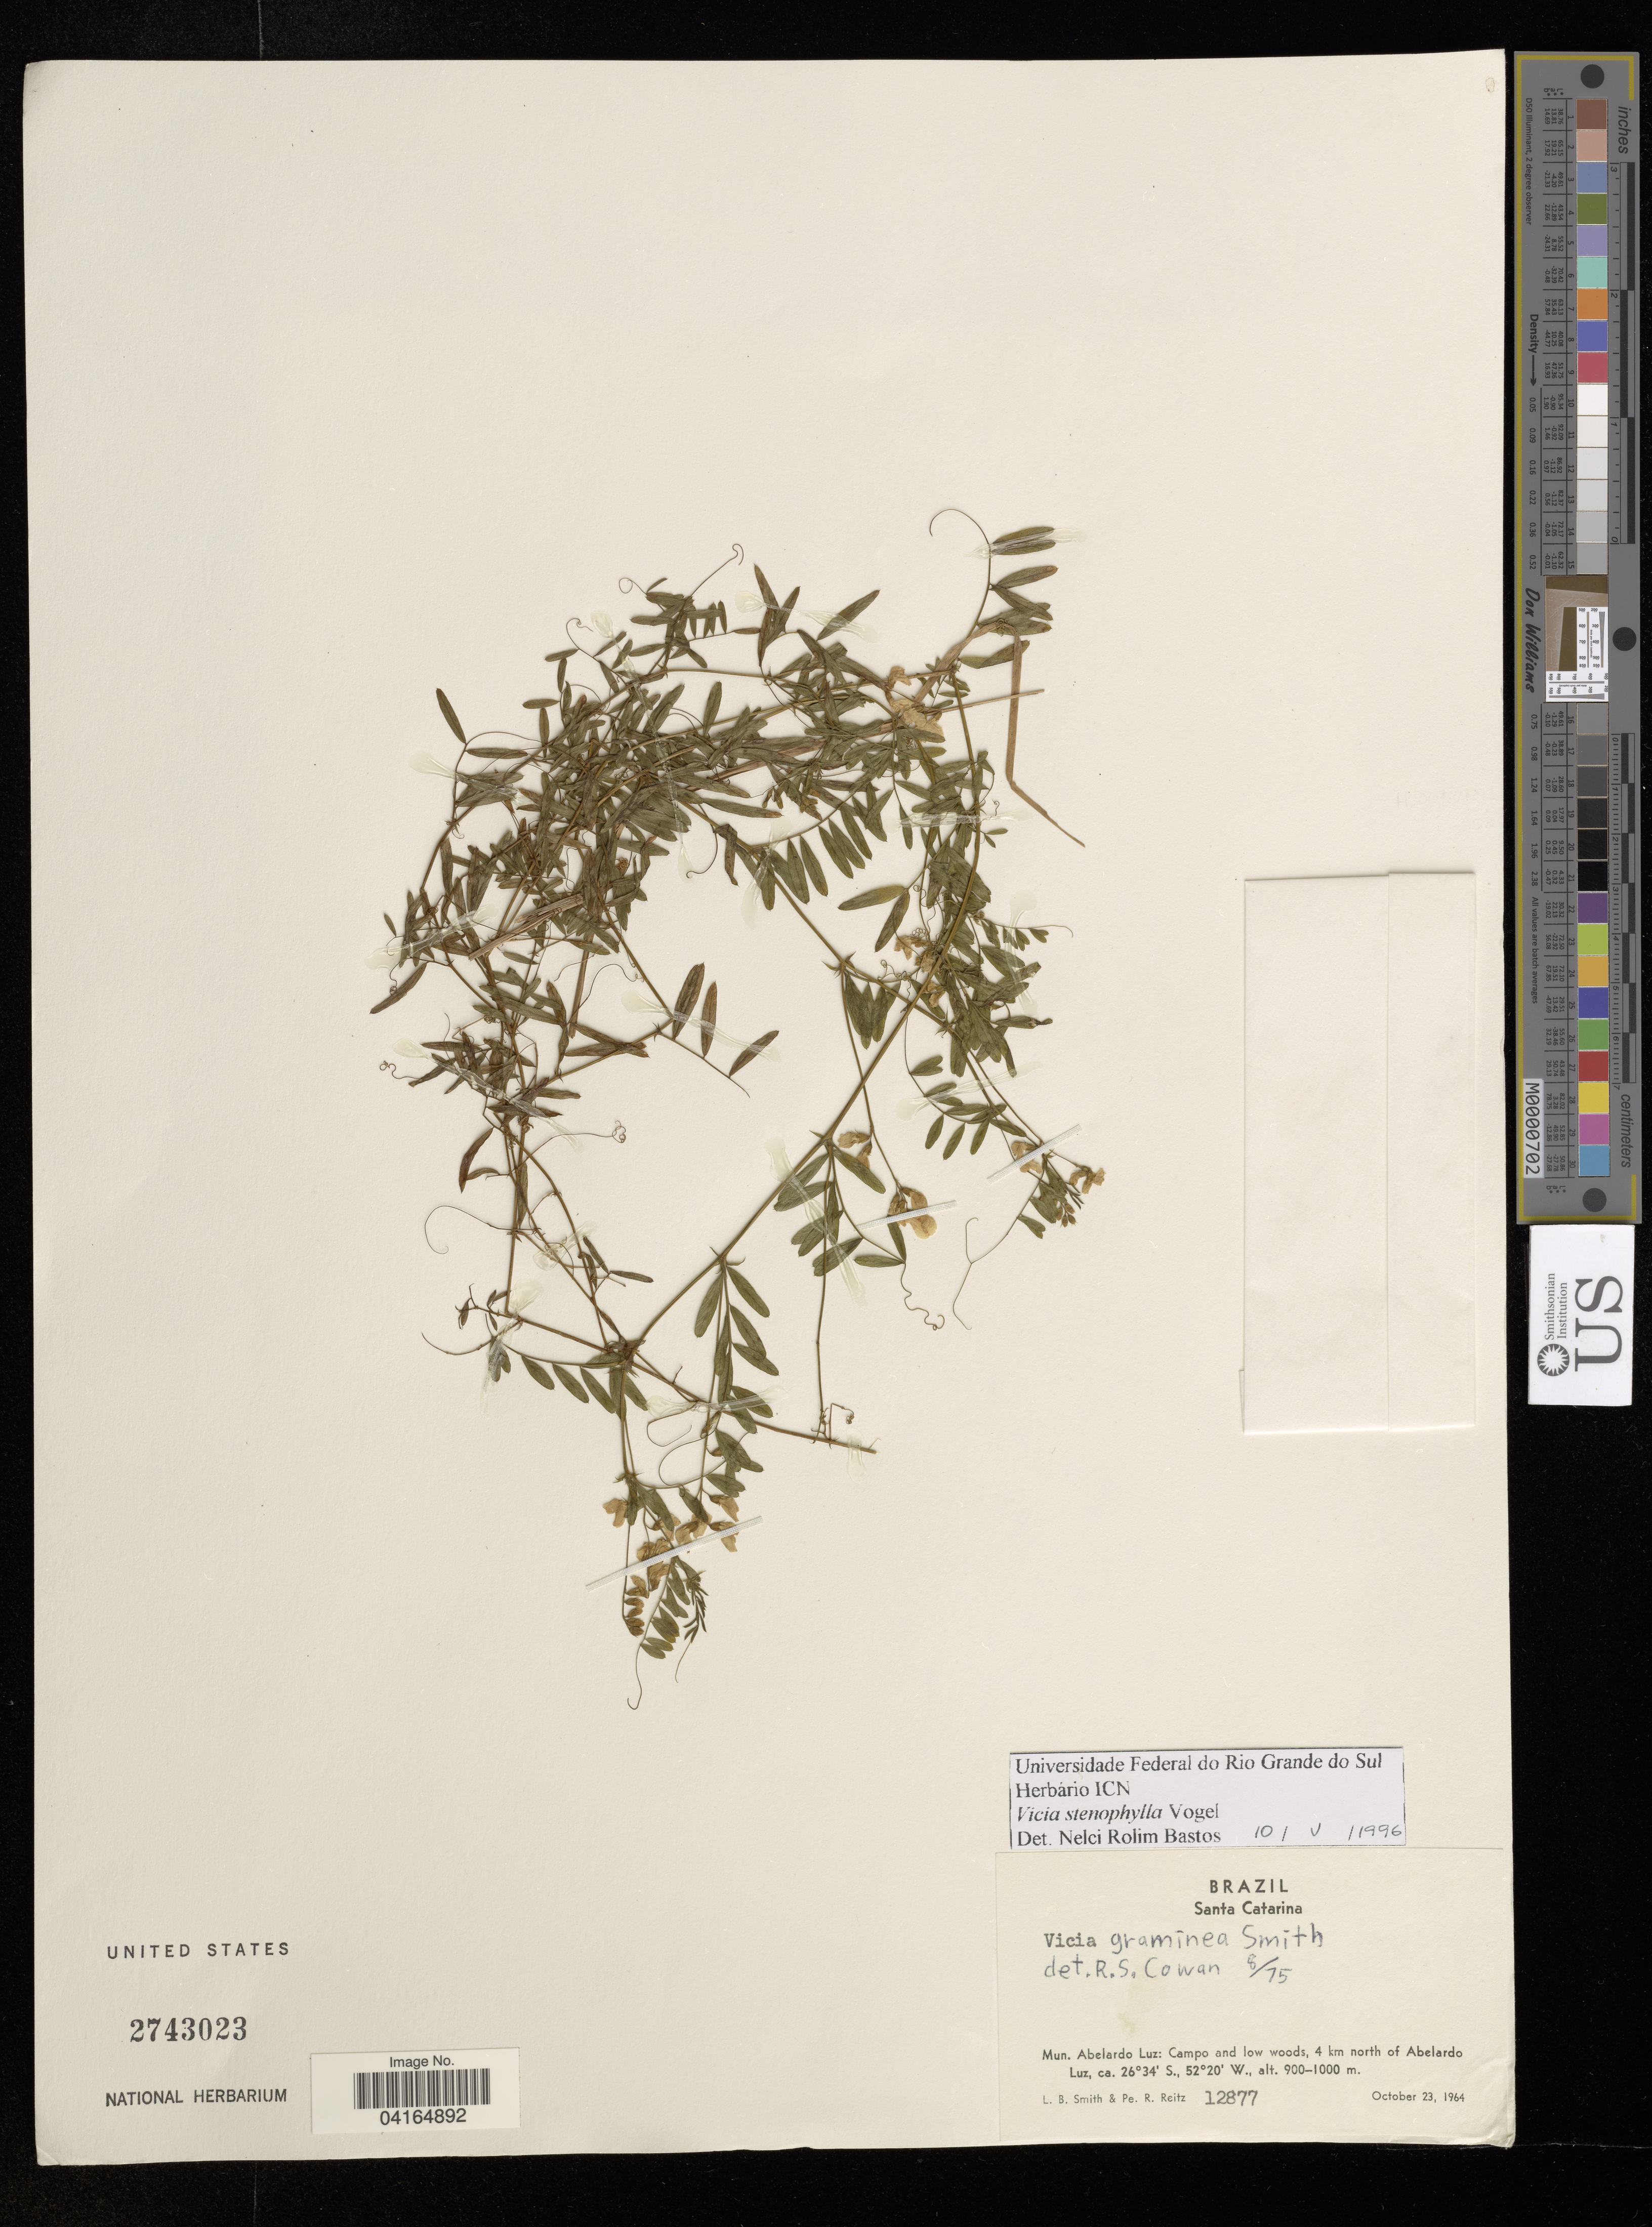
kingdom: Plantae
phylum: Tracheophyta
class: Magnoliopsida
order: Fabales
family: Fabaceae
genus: Vicia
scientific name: Vicia stenophylla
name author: Vogel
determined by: Hechenleitner, Paulina, RBG Edinburgh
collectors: L. Smith & P. Reitz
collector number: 12877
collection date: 1964-10-23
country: Brazil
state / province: Santa Catarina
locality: Mun. Abelardo Luz: Campo and low woods, 4 km north of Abelardo Luz.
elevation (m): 900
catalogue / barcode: US 2743023